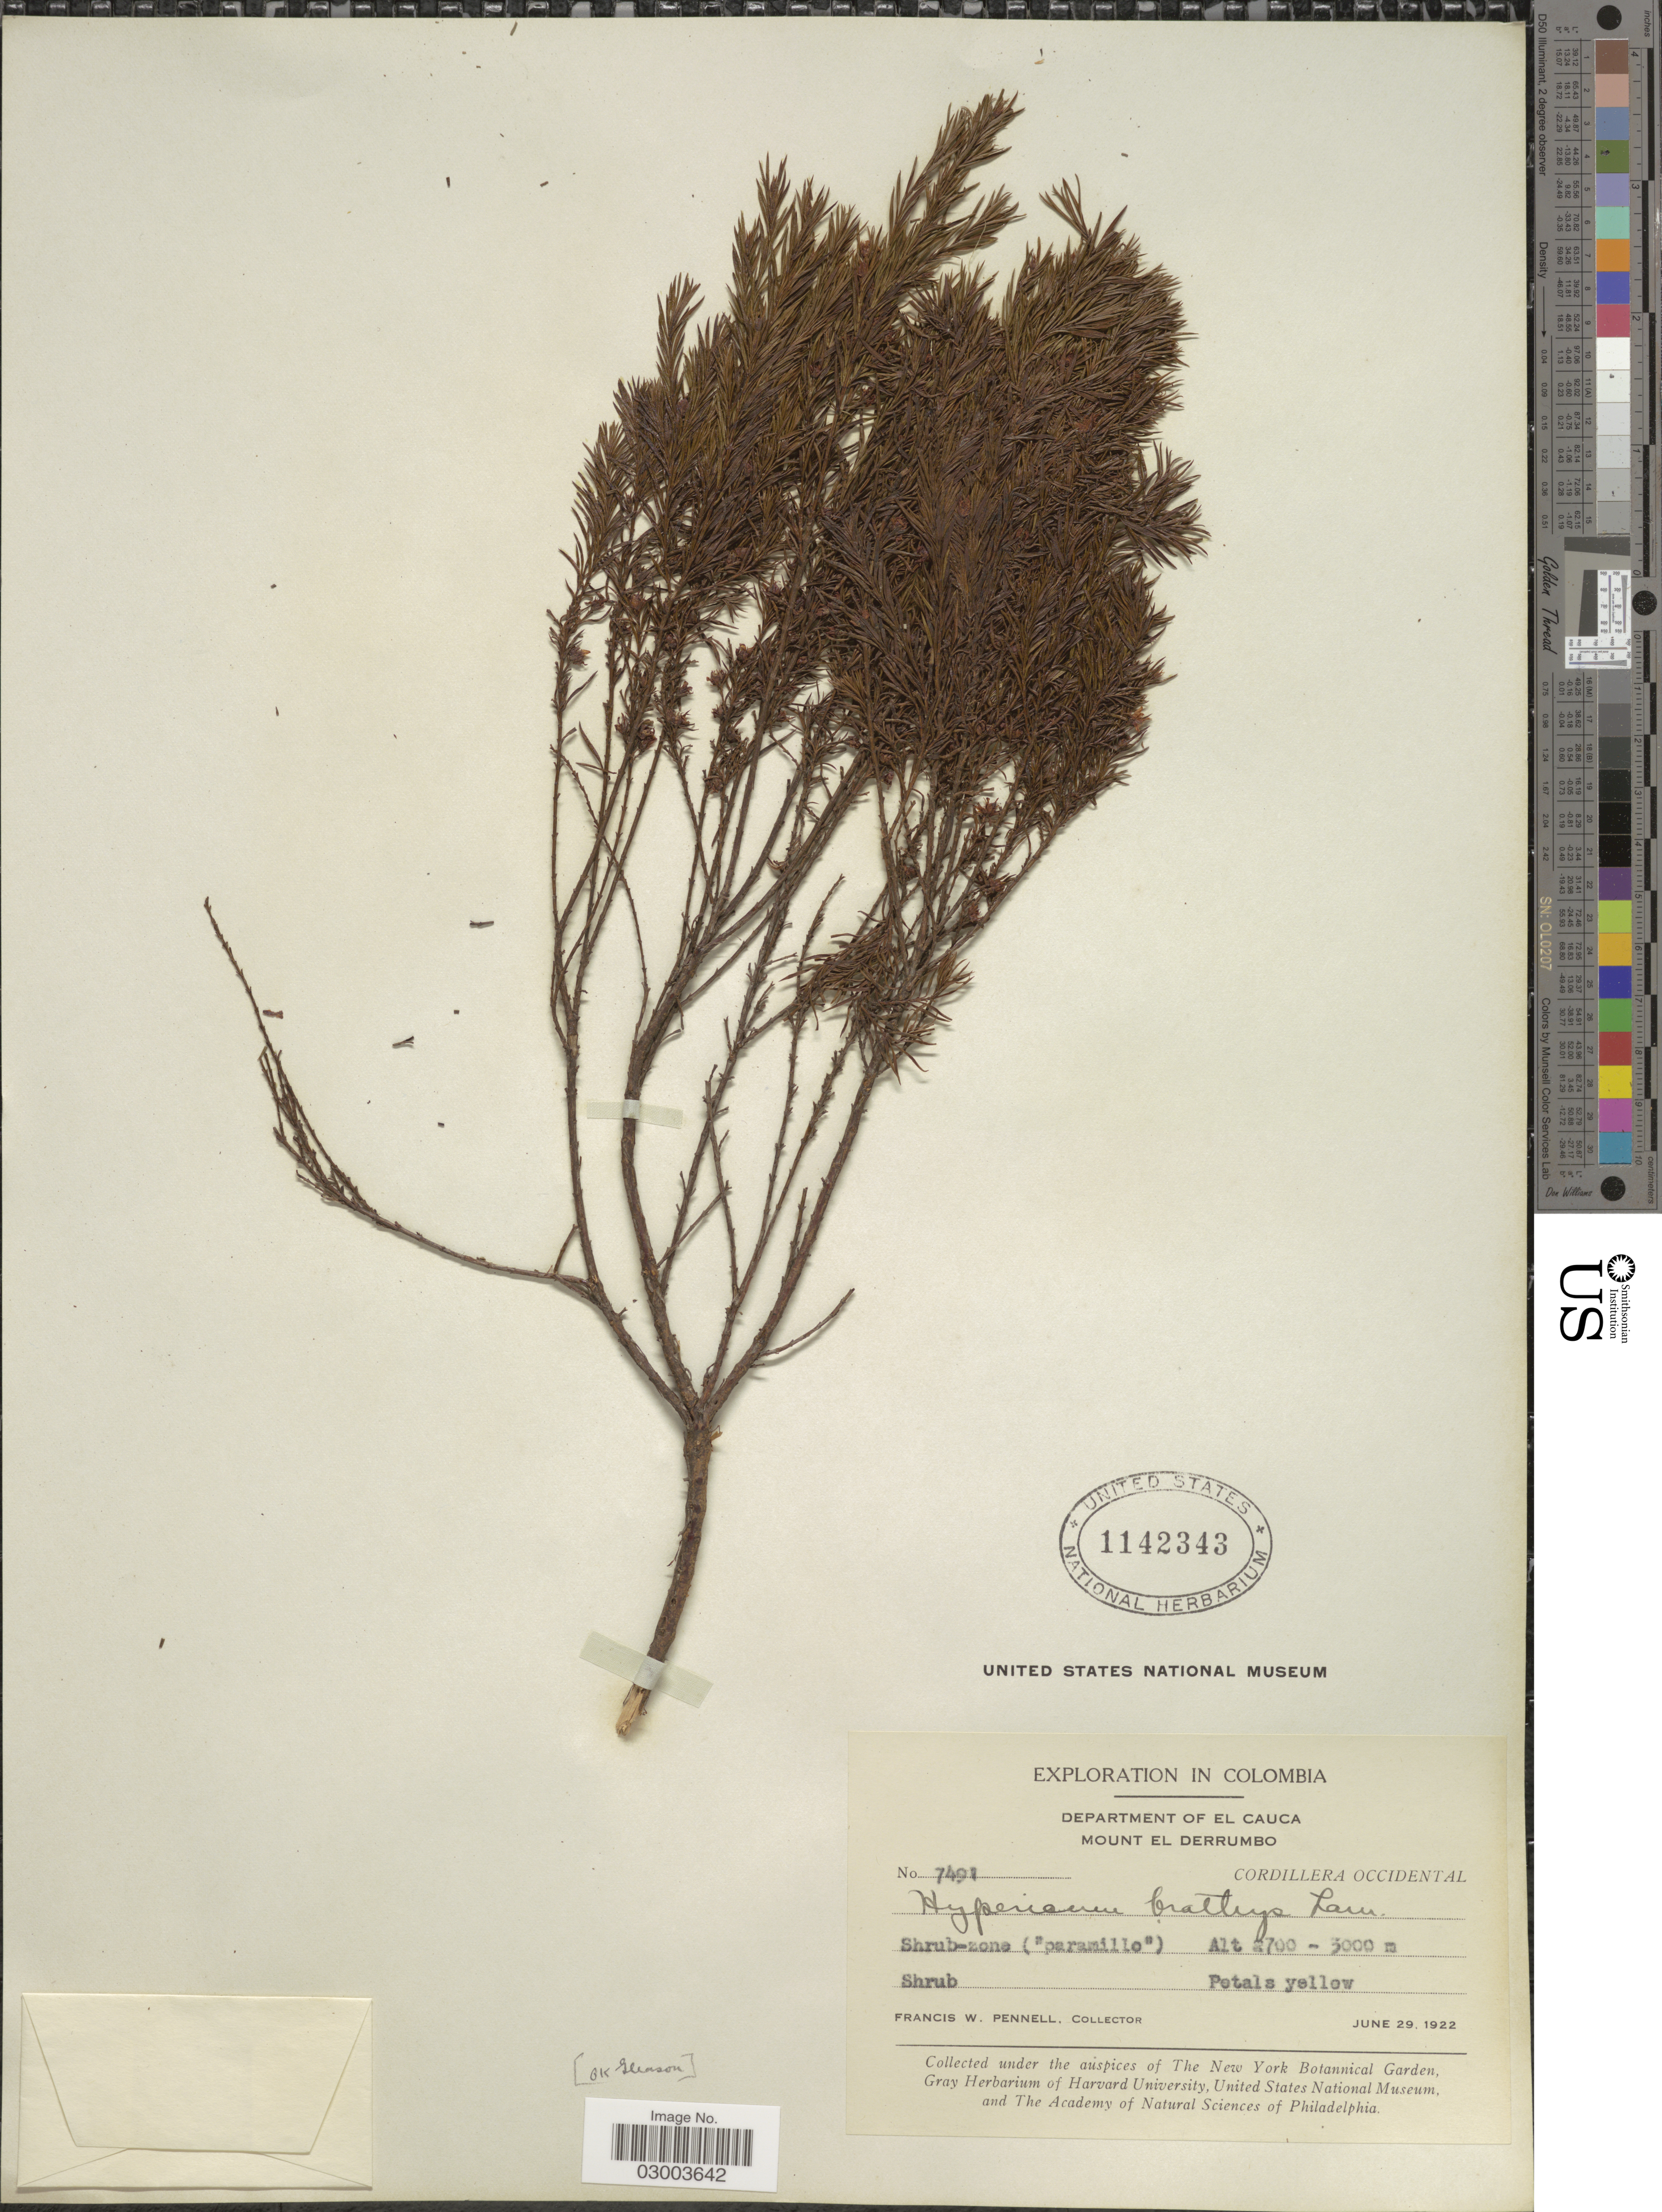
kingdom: Plantae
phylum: Tracheophyta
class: Magnoliopsida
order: Malpighiales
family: Hypericaceae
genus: Hypericum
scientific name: Hypericum juniperinum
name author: Kunth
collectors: F. W. Pennell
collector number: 7491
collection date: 1922-06-29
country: Colombia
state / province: Cauca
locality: Department of El Cauca, Mount El Derrumbo, Cordillera Occidental.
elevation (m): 2700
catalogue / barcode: US 1142343